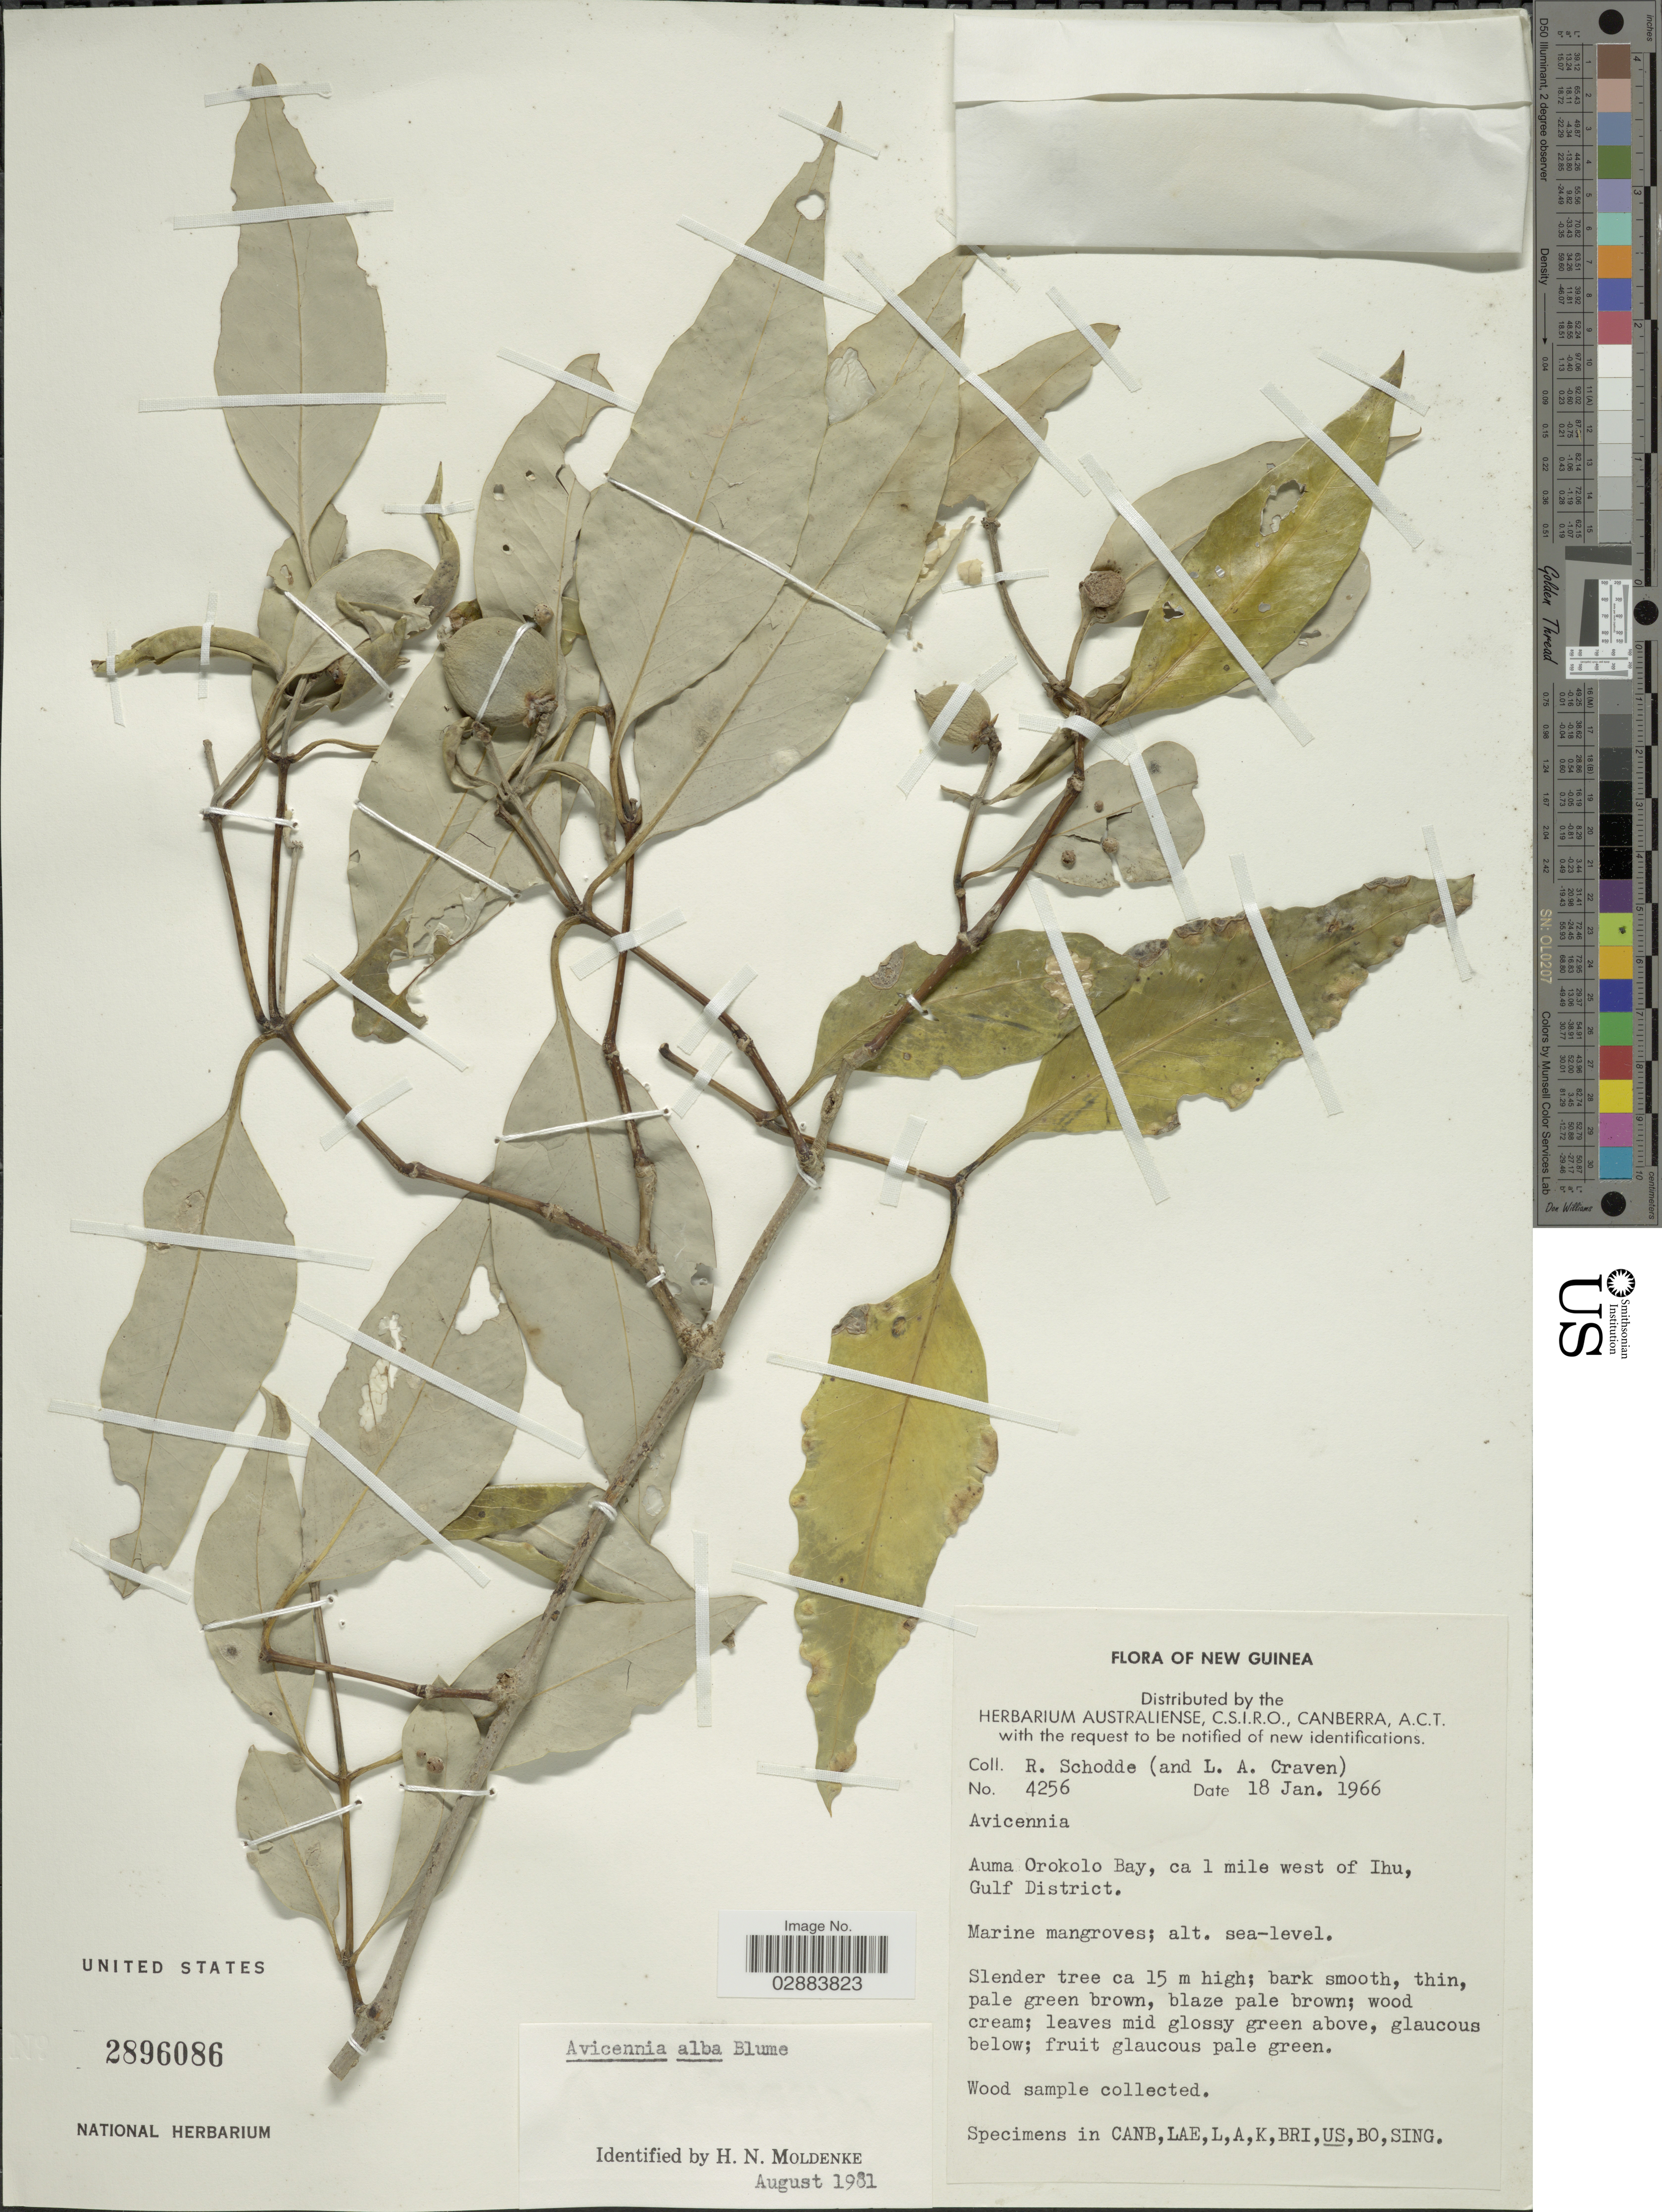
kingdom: Plantae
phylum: Tracheophyta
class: Magnoliopsida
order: Lamiales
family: Acanthaceae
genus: Avicennia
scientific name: Avicennia alba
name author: Blume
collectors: R. Schodde & L. A. Craven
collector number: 4256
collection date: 1966-01-18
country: Papua New Guinea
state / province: Gulf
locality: New Guinea. Auma Orokolo Bay, ca 1 mile west of Ihu, Gulf District.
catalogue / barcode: US 2896086